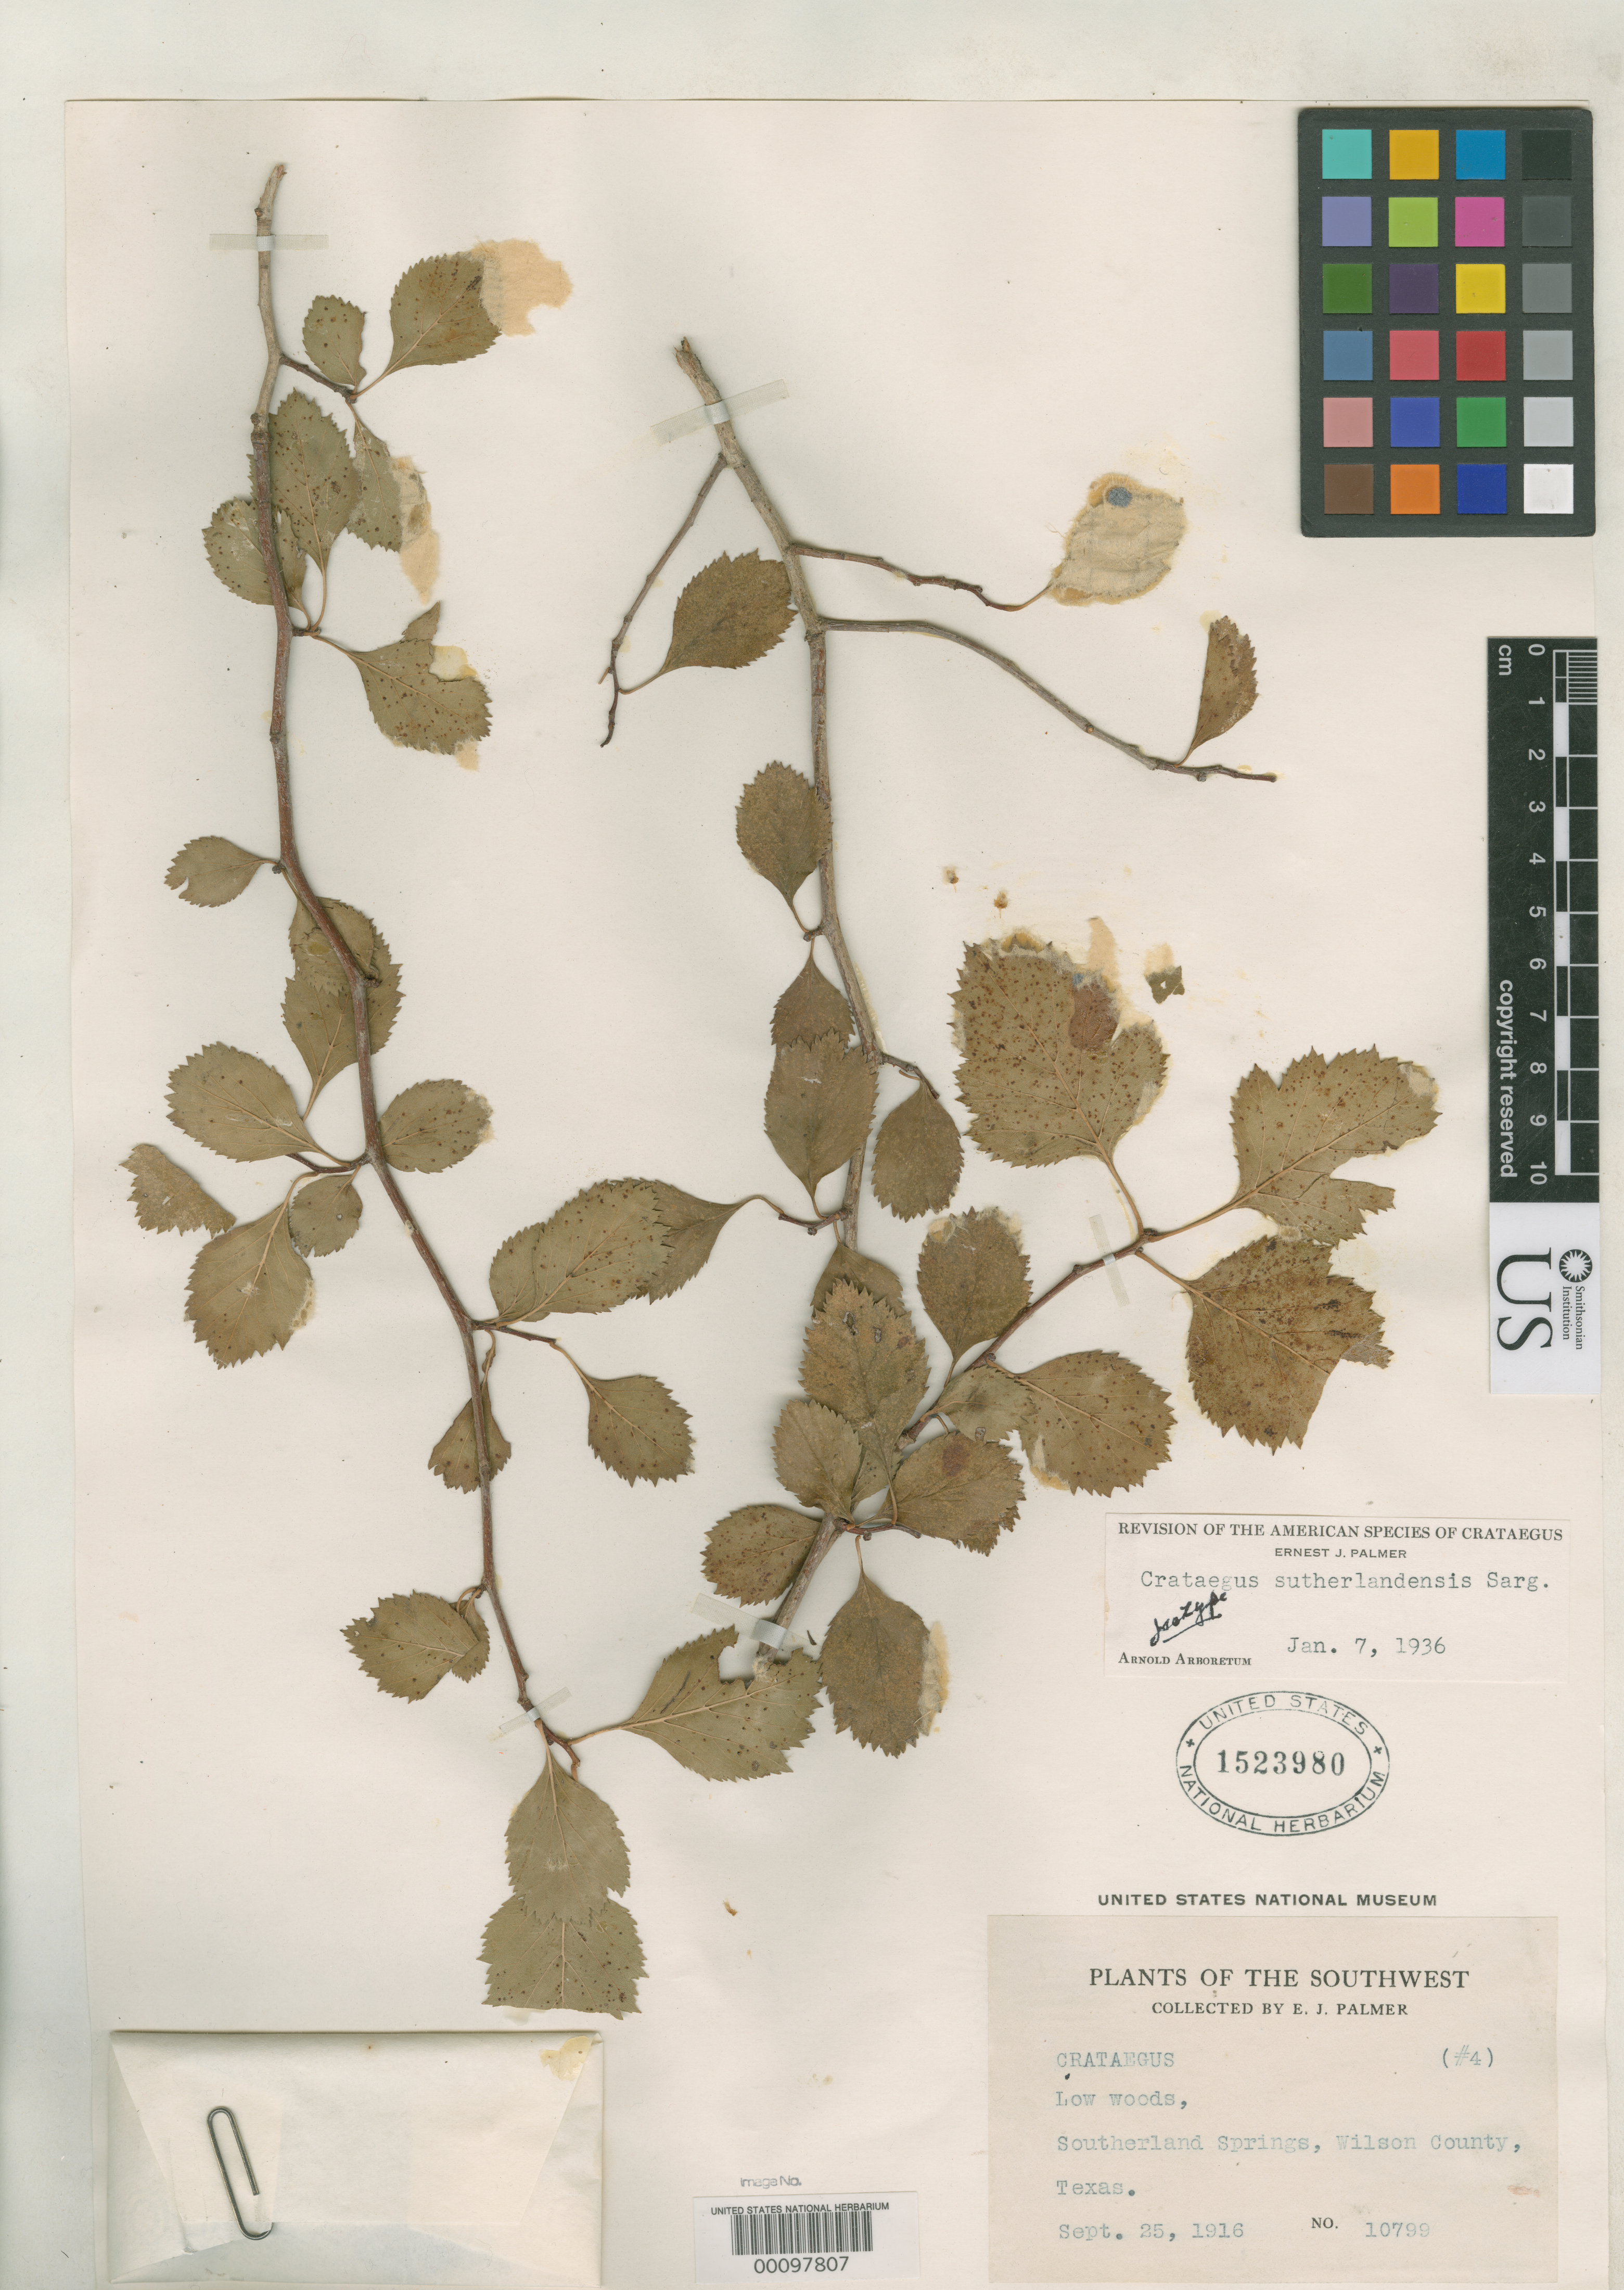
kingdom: Plantae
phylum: Tracheophyta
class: Magnoliopsida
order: Rosales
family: Rosaceae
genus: Crataegus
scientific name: Crataegus sutherlandensis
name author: Sarg.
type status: Isotype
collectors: E. J. Palmer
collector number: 10799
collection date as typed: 25 Sep 1916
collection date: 1916-09-25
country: United States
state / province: Texas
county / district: Wilson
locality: Southerland Spring.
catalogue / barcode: US 1523980